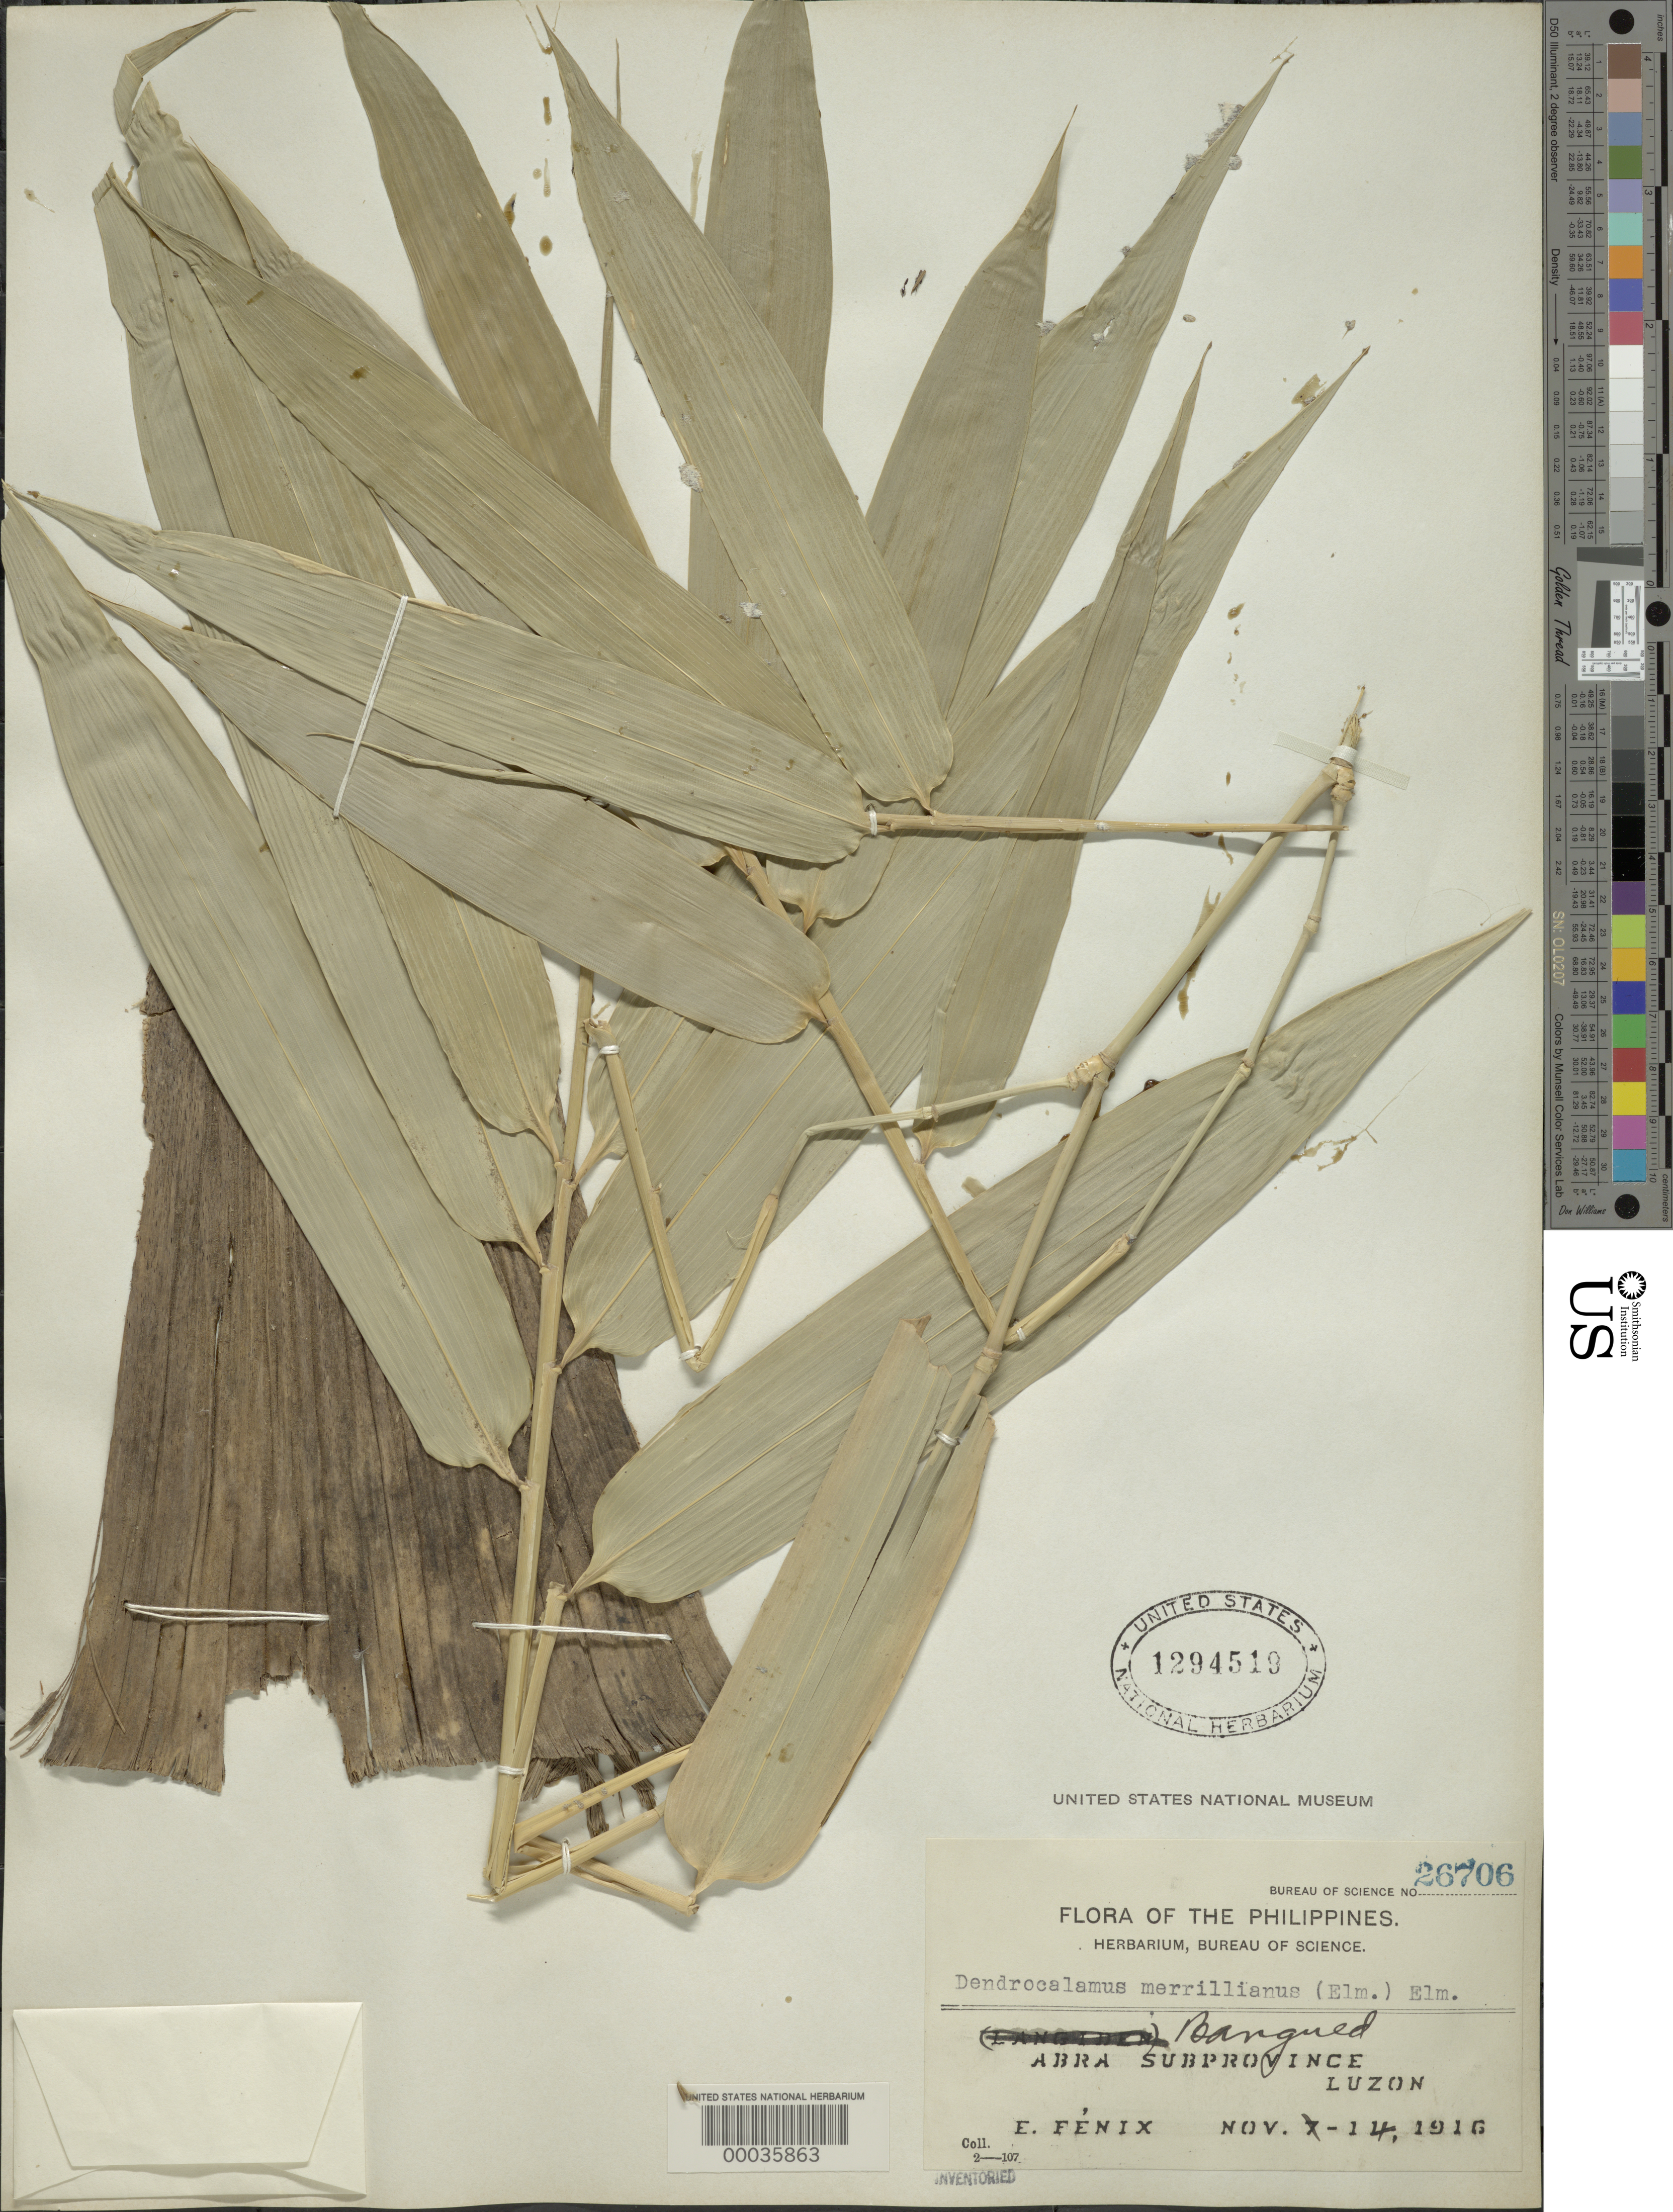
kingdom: Plantae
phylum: Tracheophyta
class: Liliopsida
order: Poales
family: Poaceae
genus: Dendrocalamus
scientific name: Dendrocalamus merrillianus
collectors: E. Fenix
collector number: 26706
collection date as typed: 14 Nov 1916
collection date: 1916-11-14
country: Philippines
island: Luzon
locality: Abra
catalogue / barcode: US 1294519